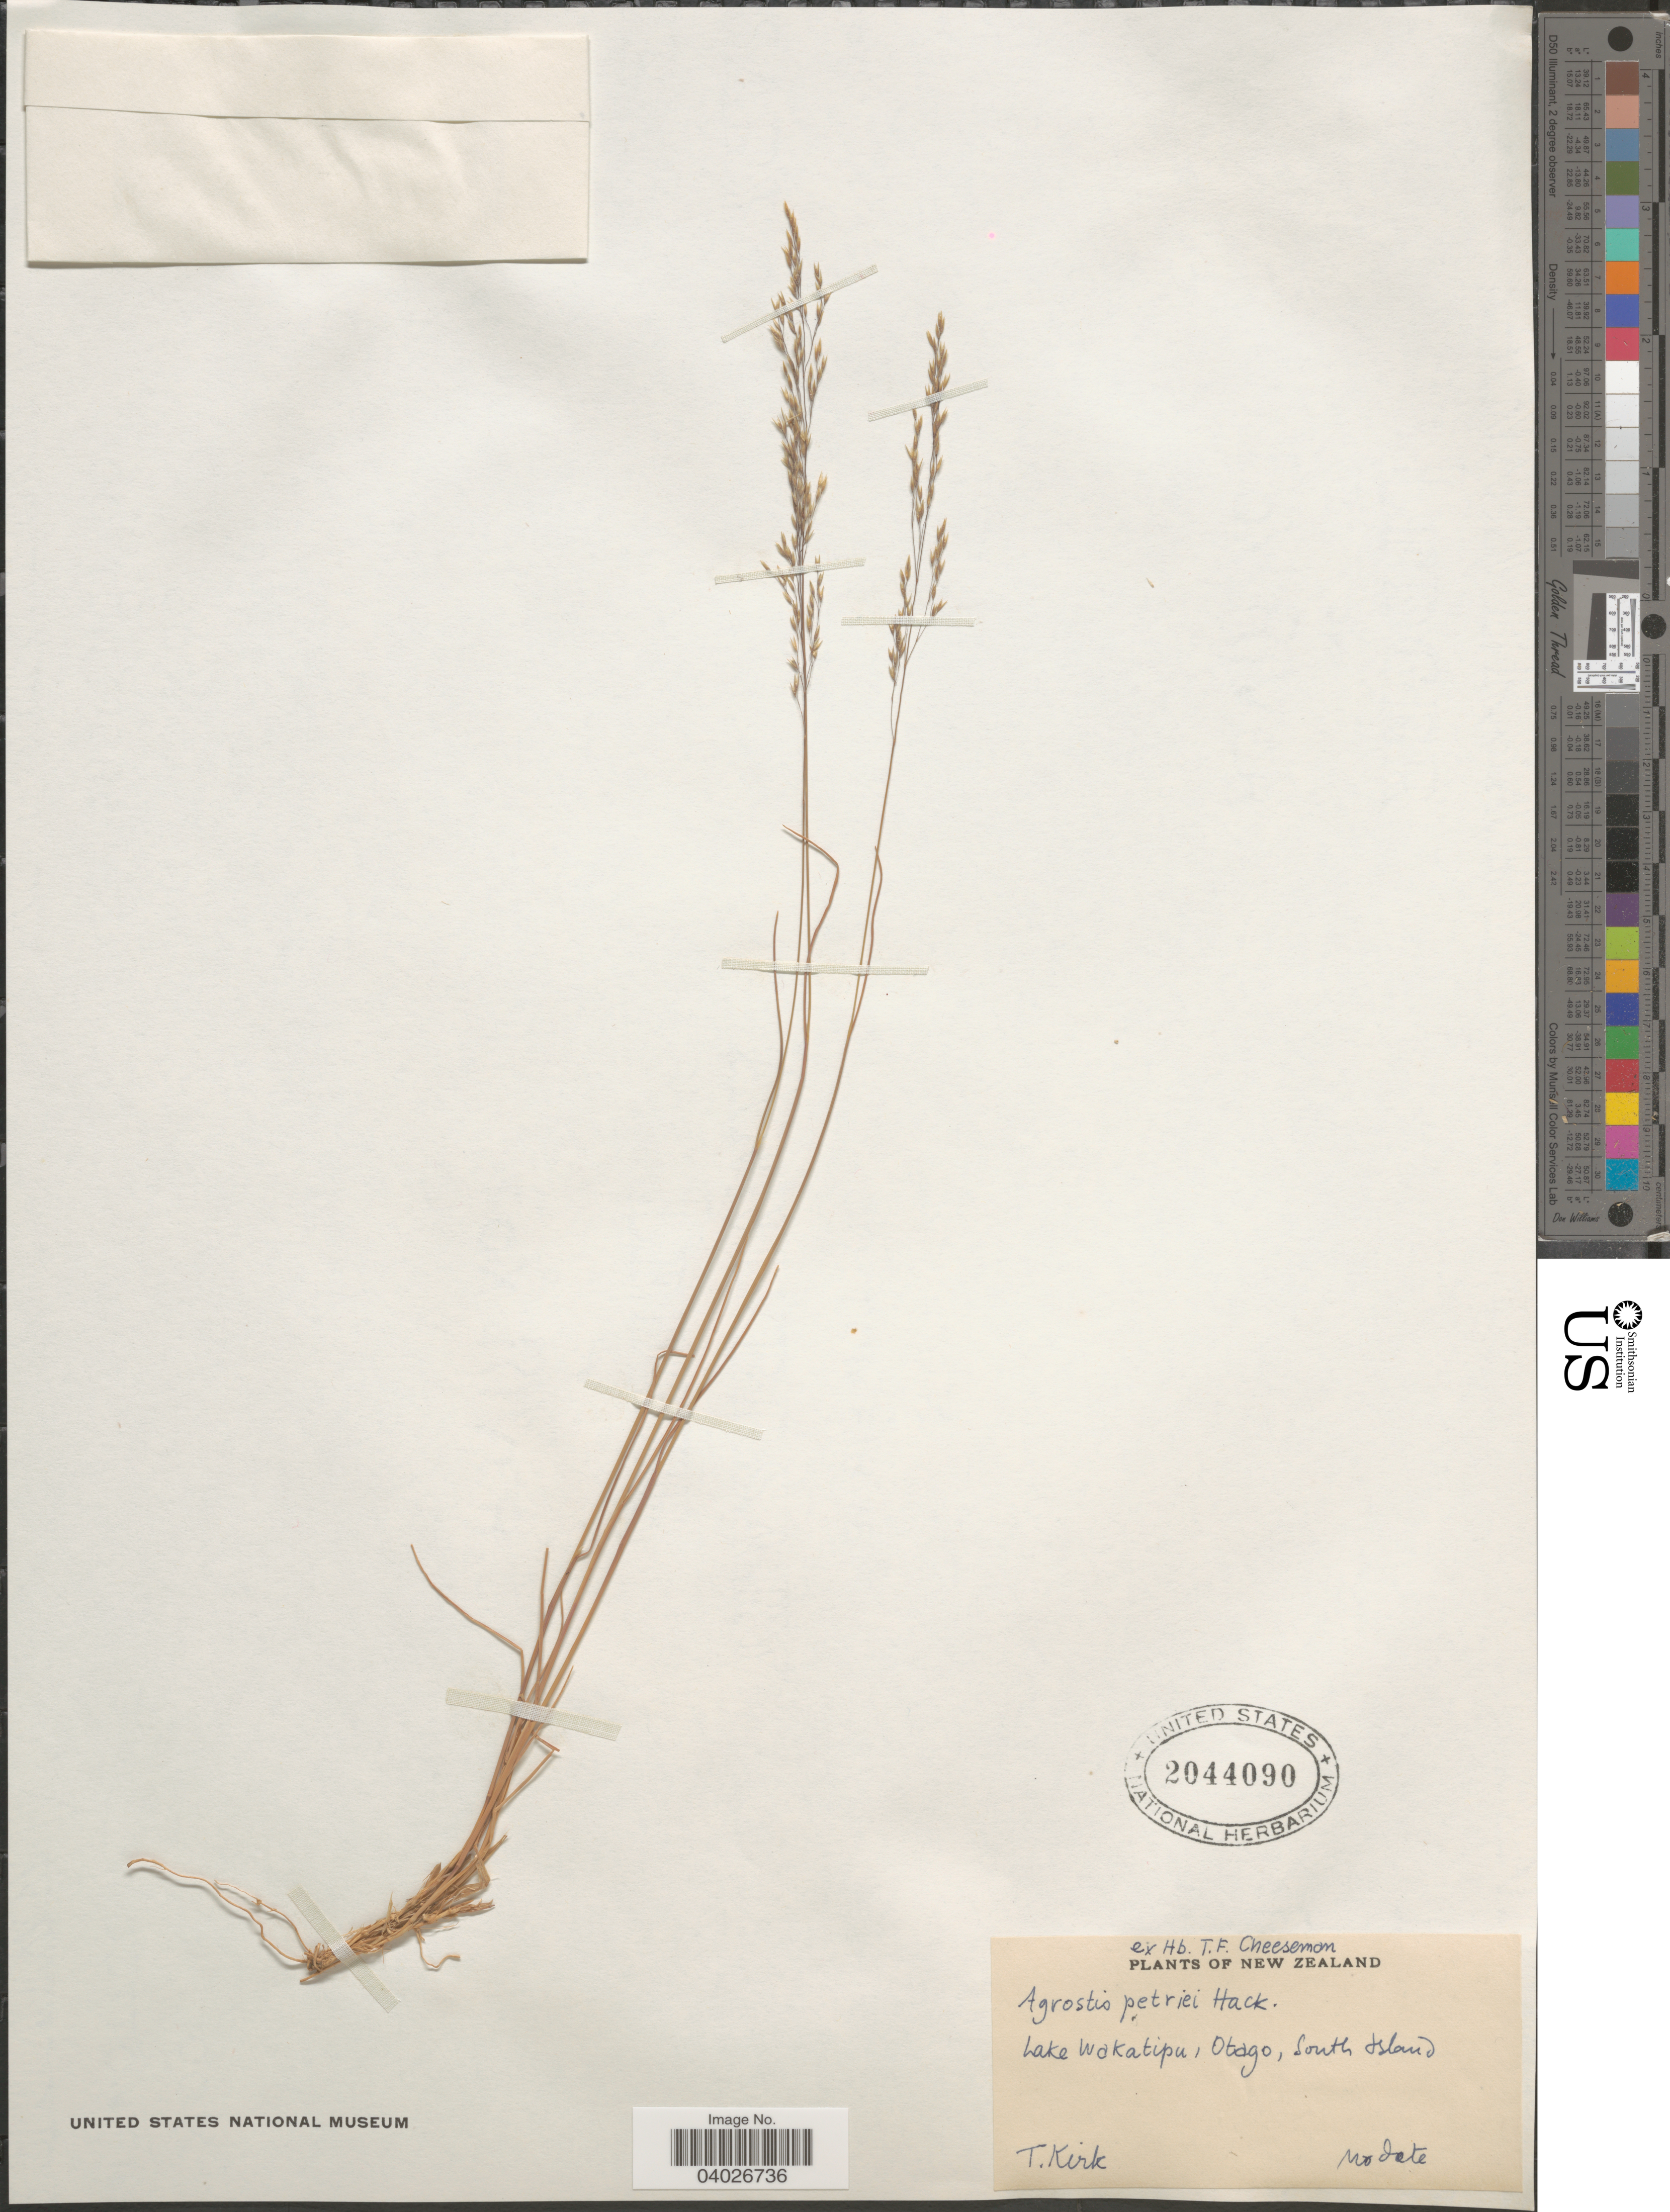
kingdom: Plantae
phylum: Tracheophyta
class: Liliopsida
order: Poales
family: Poaceae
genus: Agrostis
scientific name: Agrostis petriei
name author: Hack.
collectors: T. Kirk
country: New Zealand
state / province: Otago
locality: Lake Wakatipu, South Island.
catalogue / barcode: US 2044090